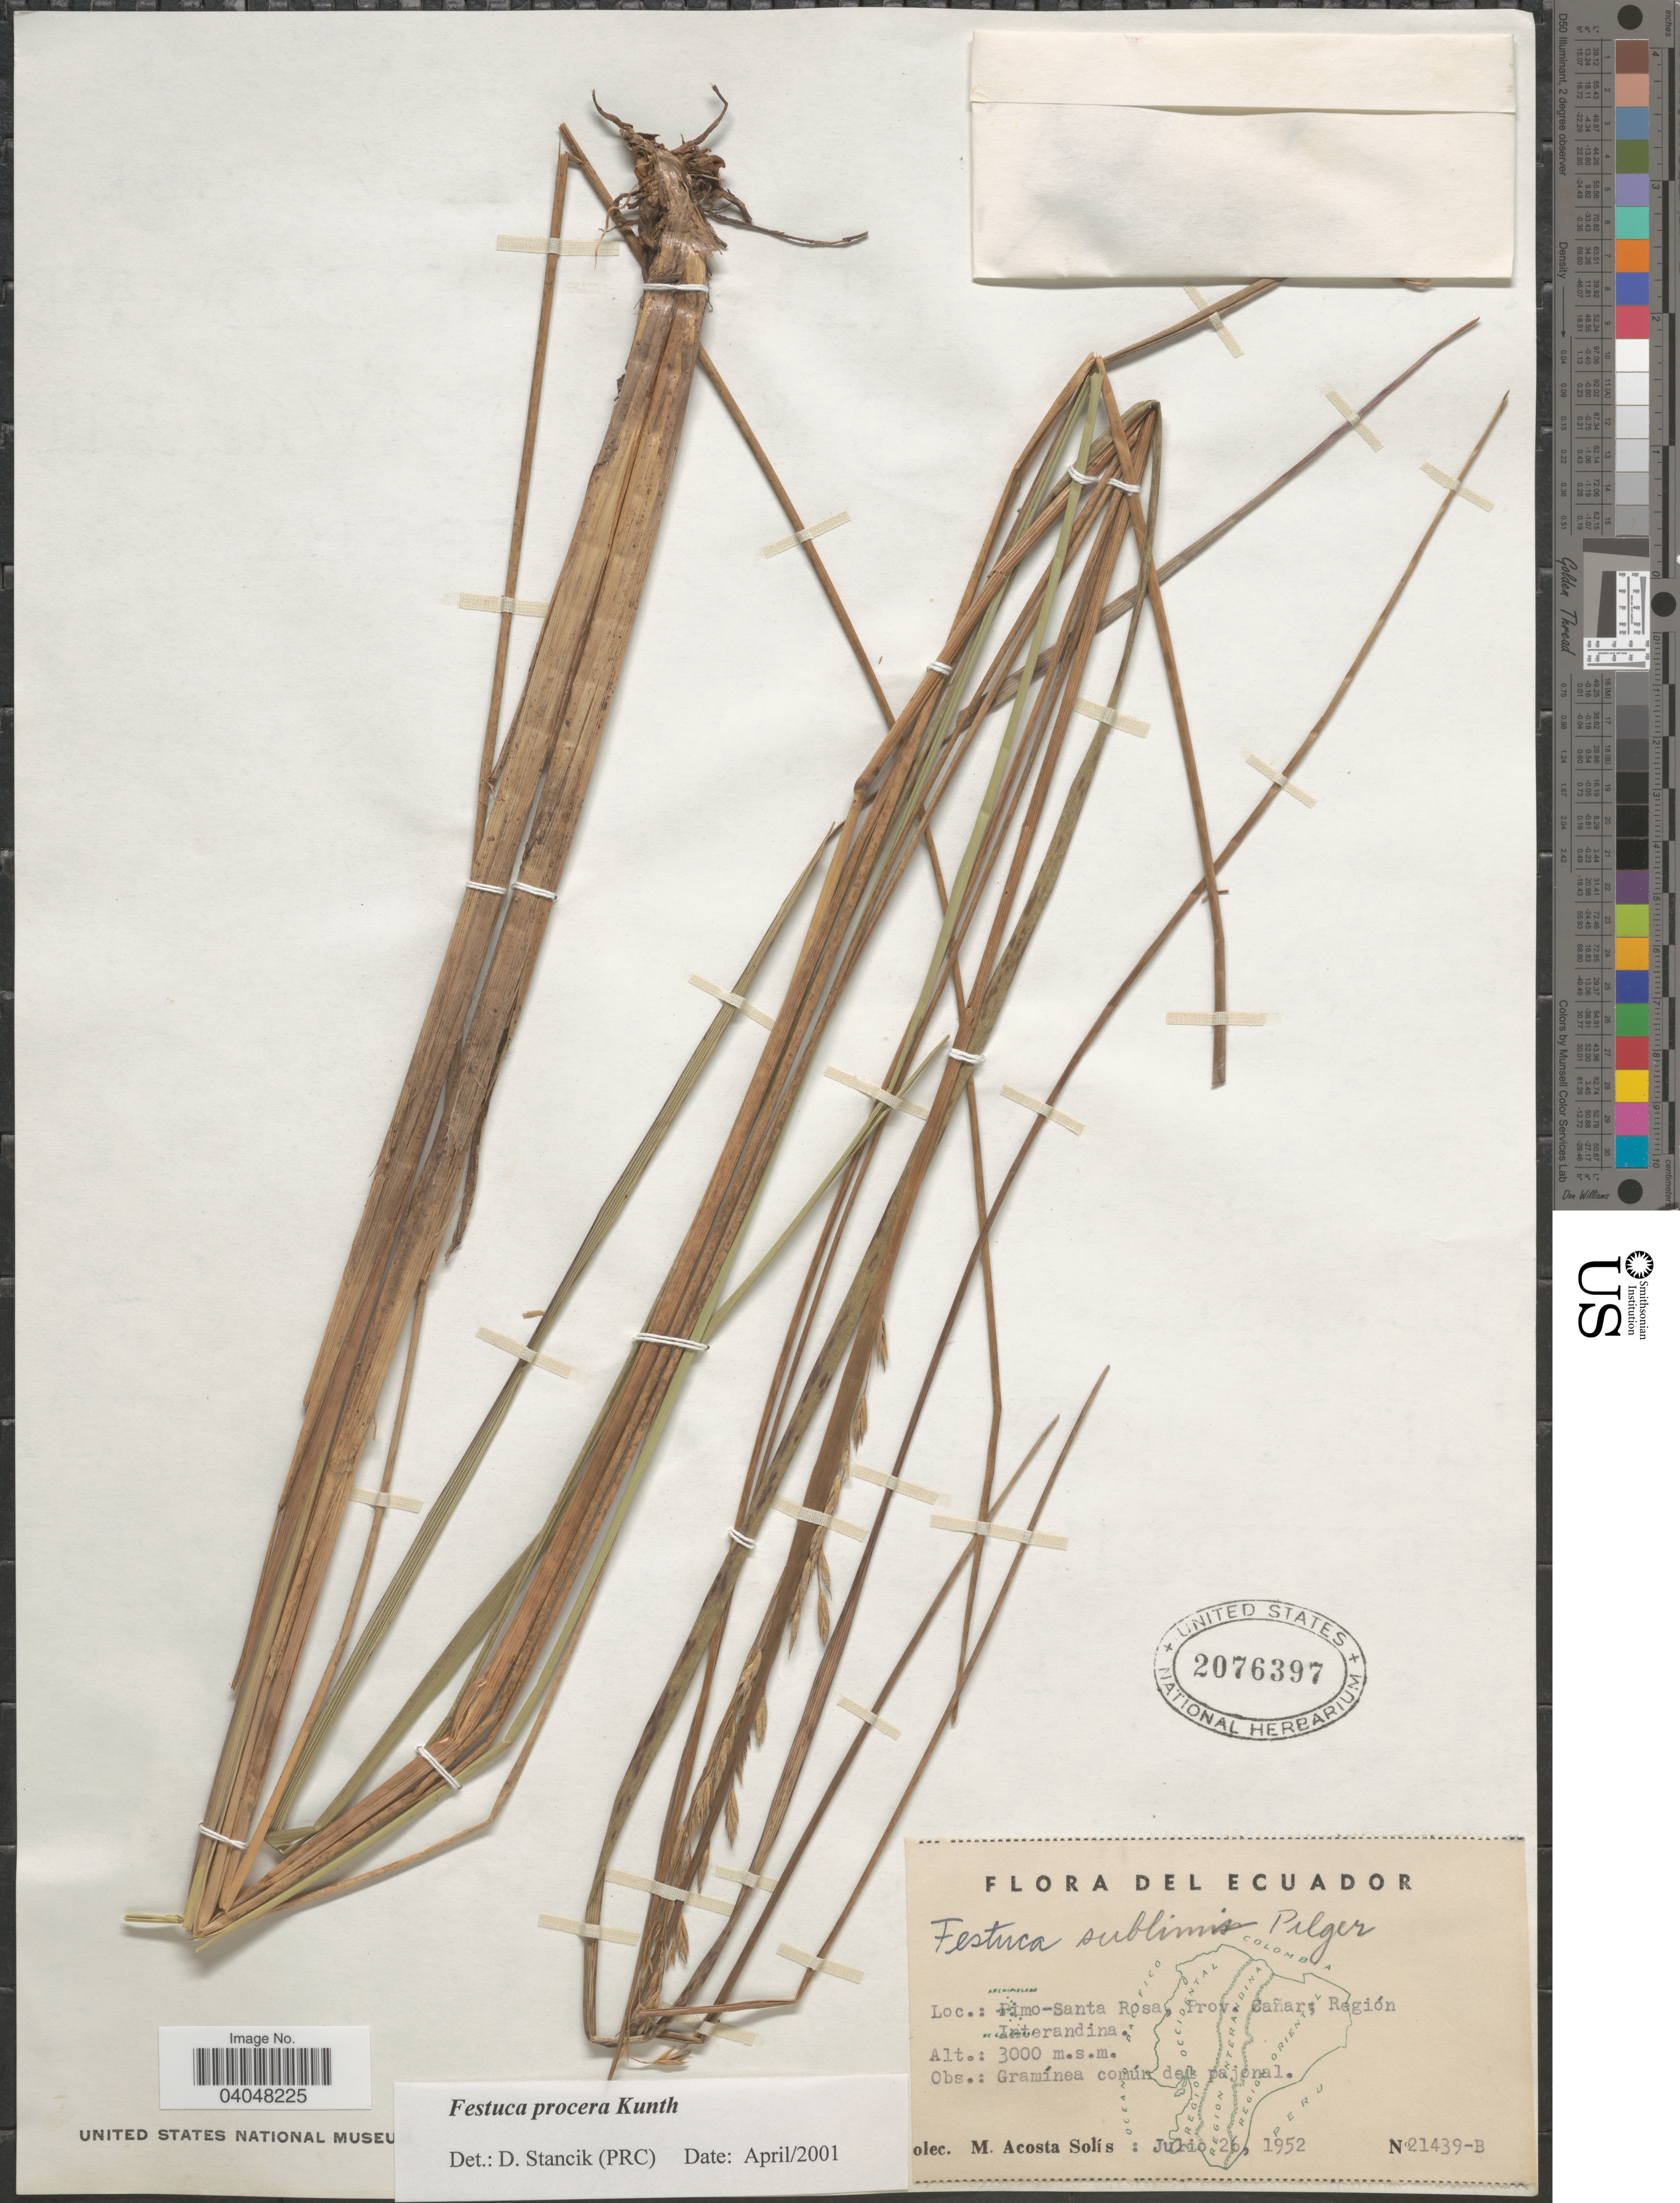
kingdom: Plantae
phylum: Tracheophyta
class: Liliopsida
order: Poales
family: Poaceae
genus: Festuca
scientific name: Festuca procera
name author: Kunth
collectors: M. Acosta Solis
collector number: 21439-B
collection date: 1952-07-26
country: Ecuador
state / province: Cañar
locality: Pimo-Santa Rosa; Región Interandina.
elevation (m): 3000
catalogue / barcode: US 2076397